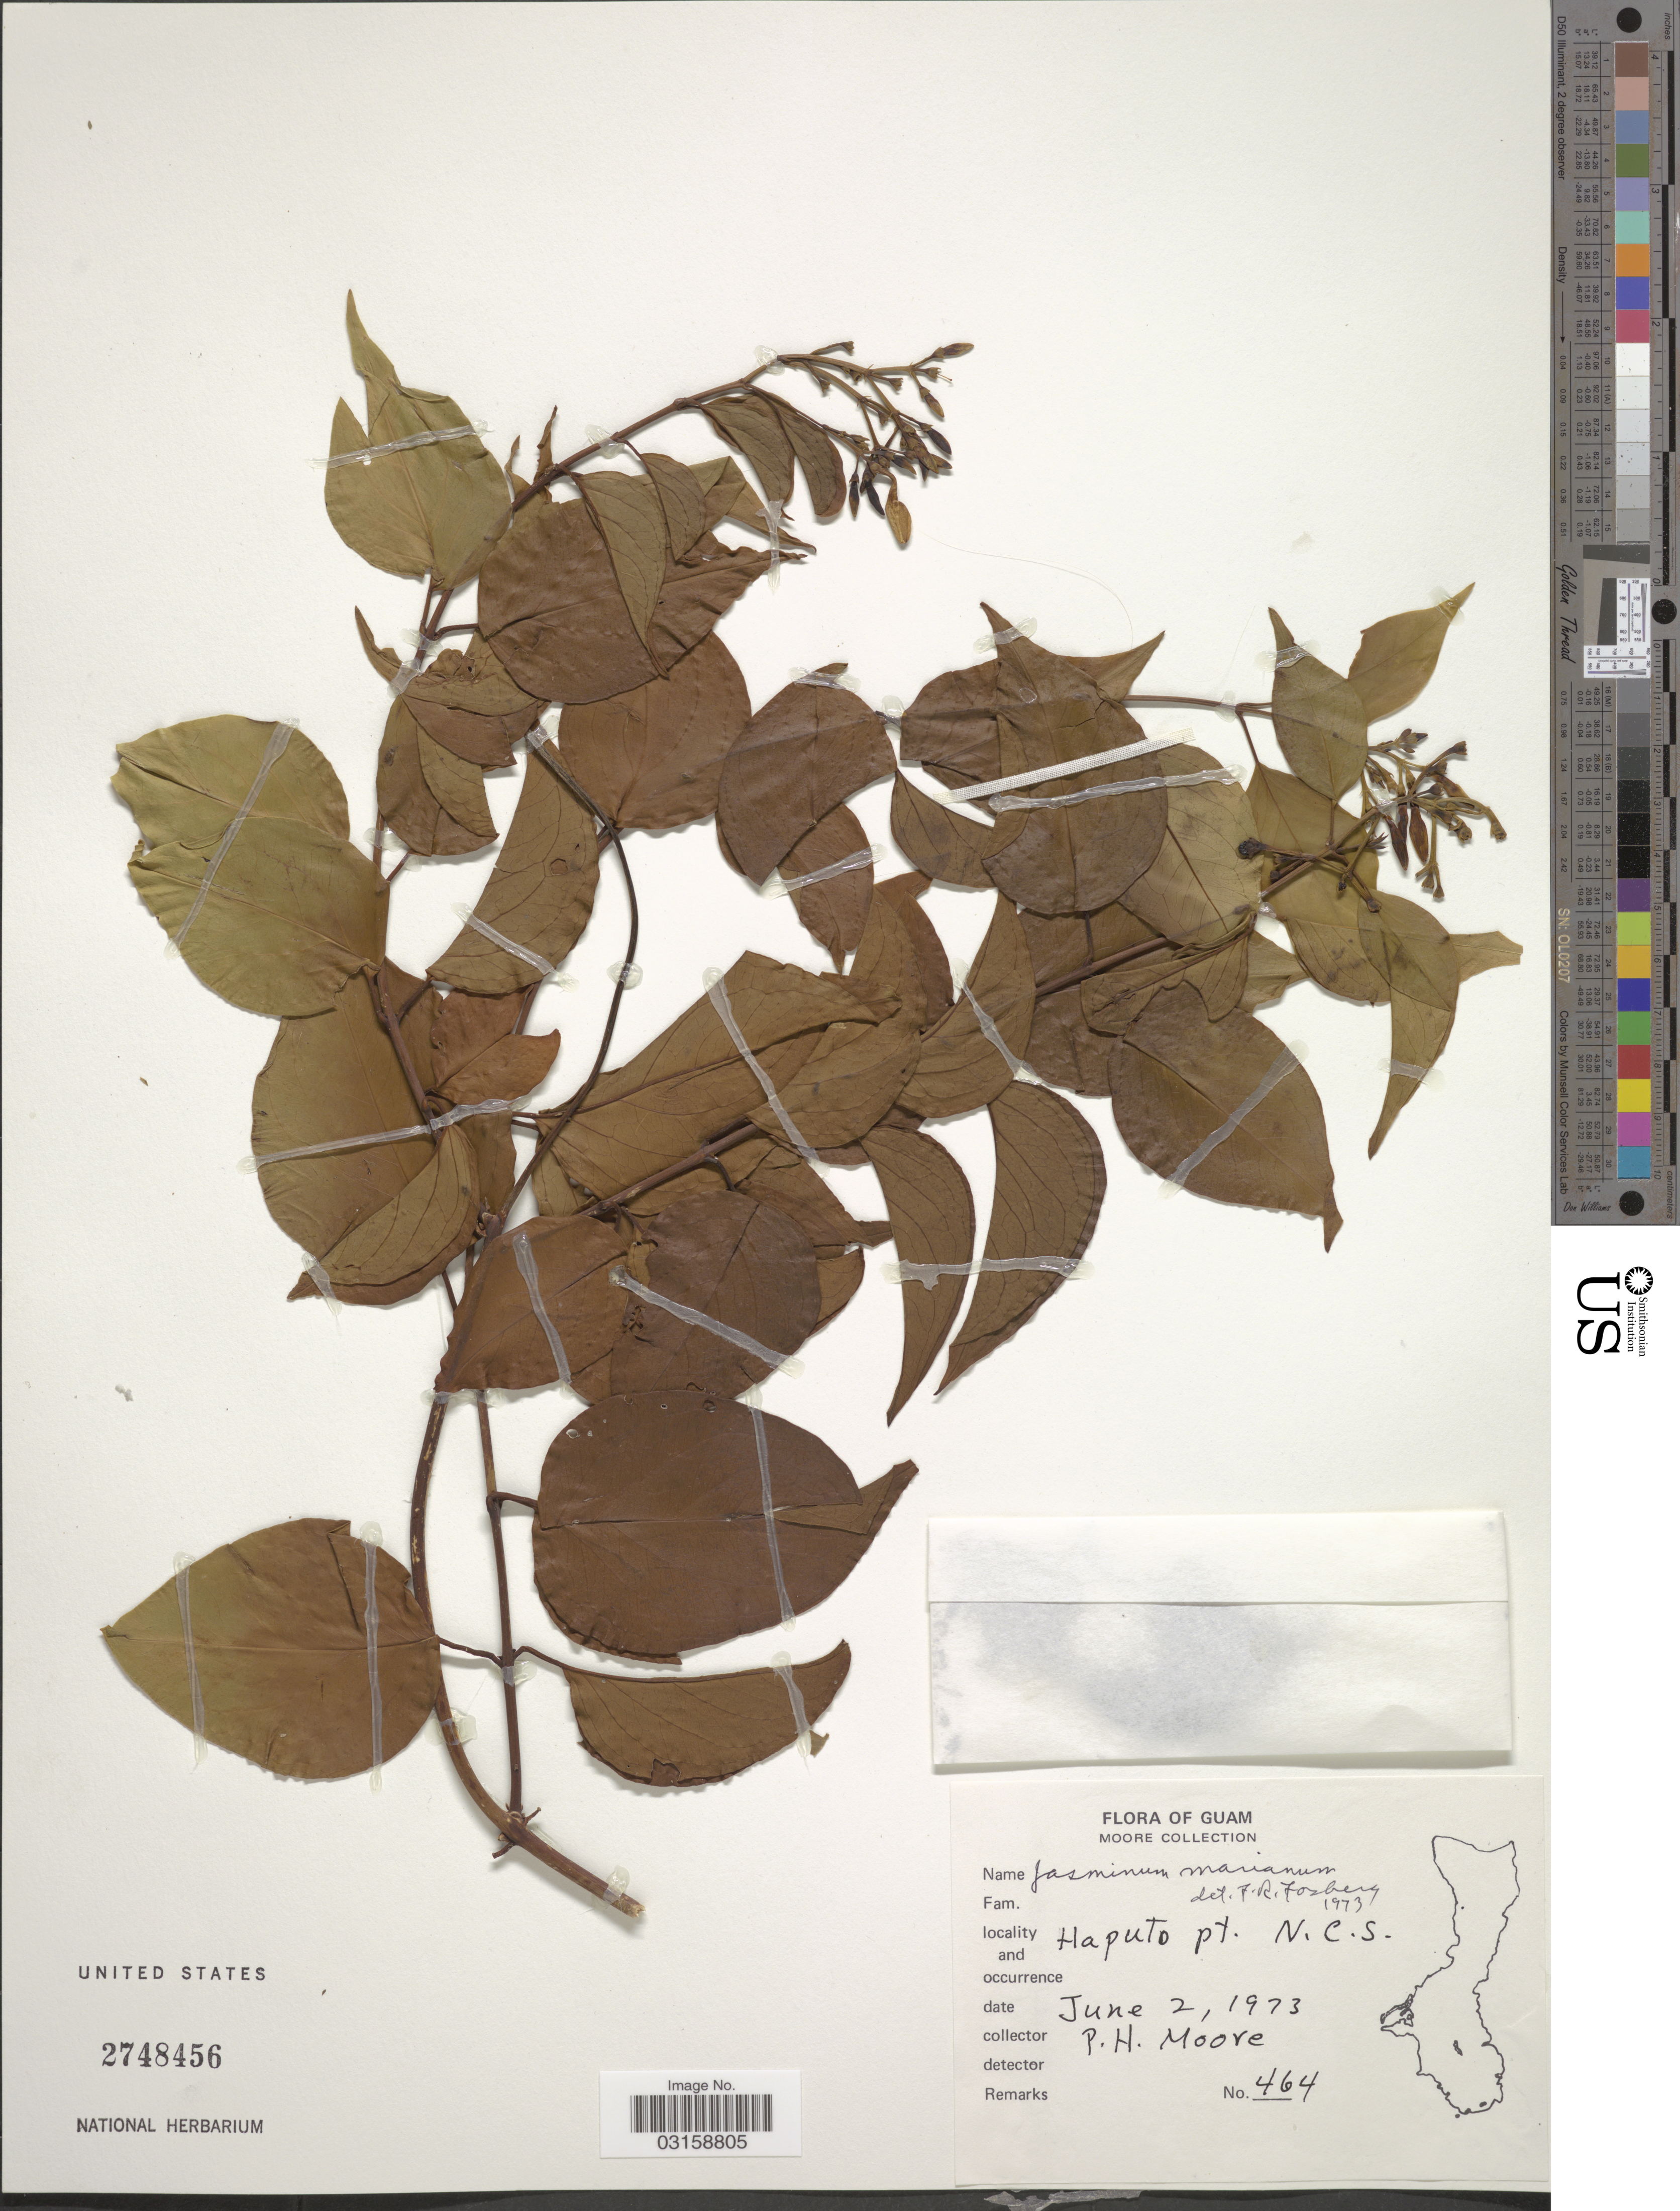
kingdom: Plantae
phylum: Tracheophyta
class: Magnoliopsida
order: Lamiales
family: Oleaceae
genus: Jasminum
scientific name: Jasminum marianum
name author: DC.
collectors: P. H. Moore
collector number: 464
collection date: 1973-06-02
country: Guam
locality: Haputo pt. N.C.S.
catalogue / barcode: US 2748456